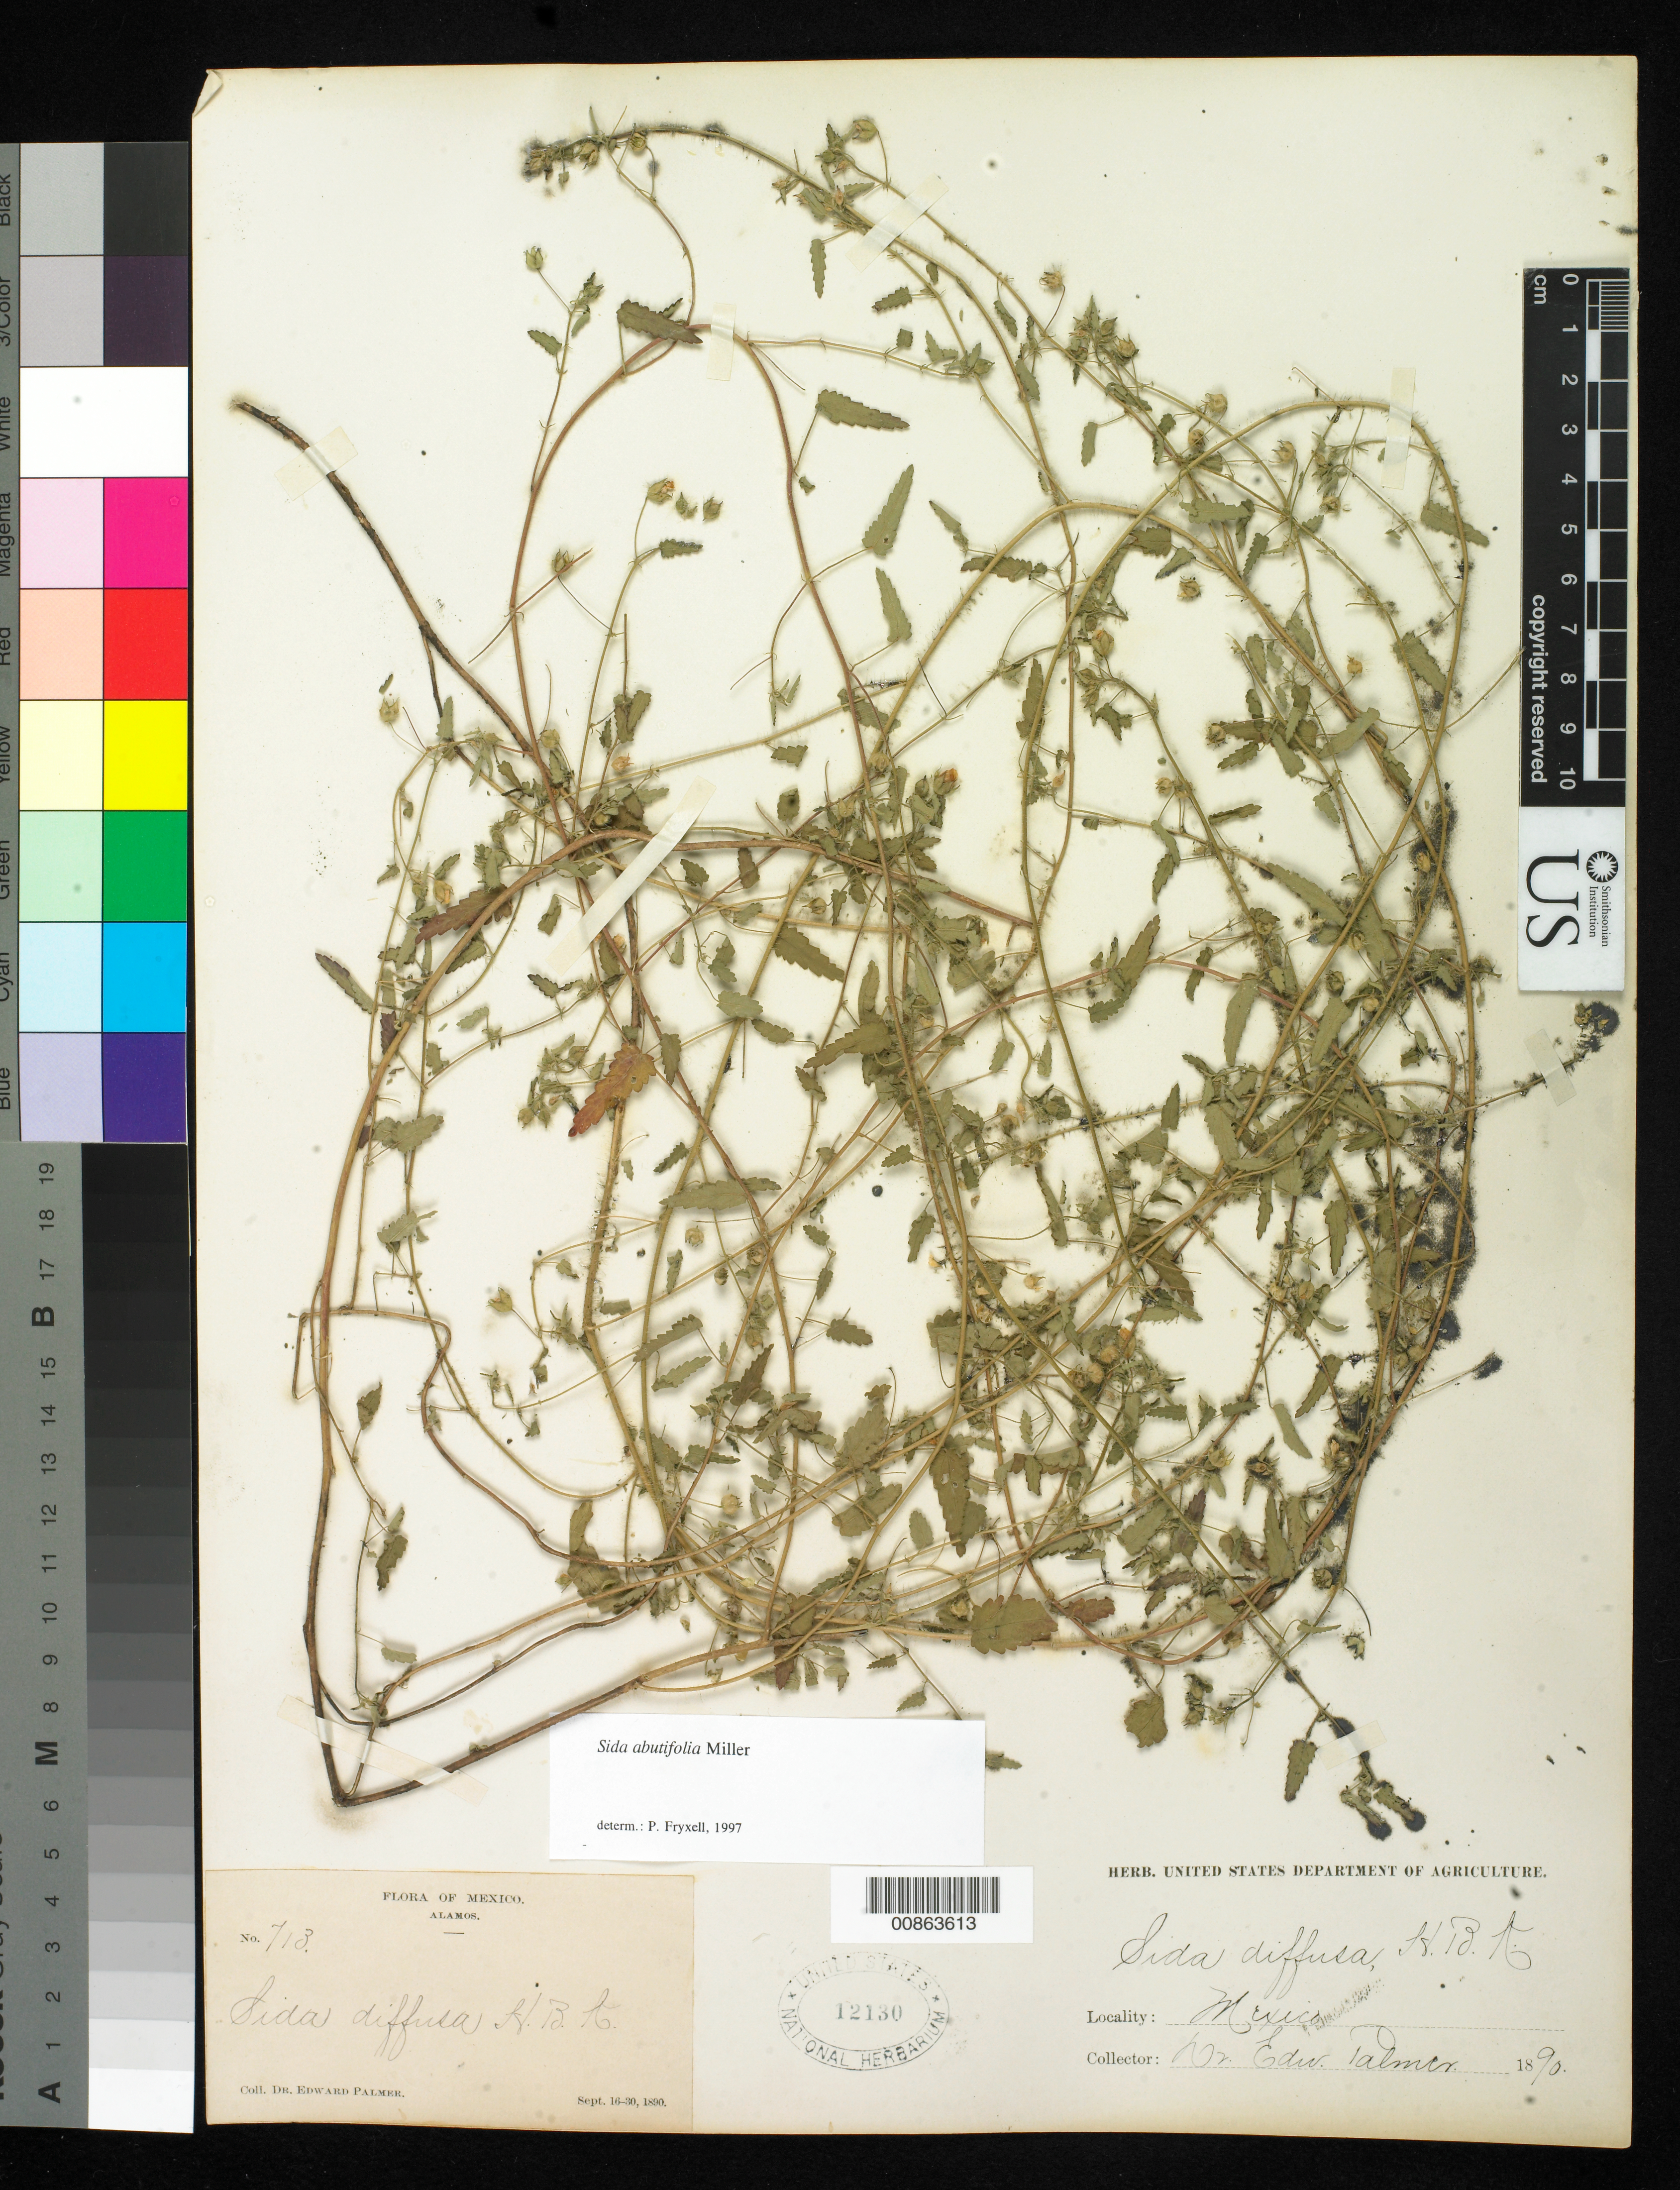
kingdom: Plantae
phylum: Tracheophyta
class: Magnoliopsida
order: Malvales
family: Malvaceae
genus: Sida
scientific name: Sida abutilifolia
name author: Mill.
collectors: E. Palmer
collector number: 713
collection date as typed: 16 Sep 1890 to 30 Sep 1890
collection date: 1890-09-16/1890-09-30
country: Mexico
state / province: Sonora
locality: Alamos, Sonora.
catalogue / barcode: US 12130